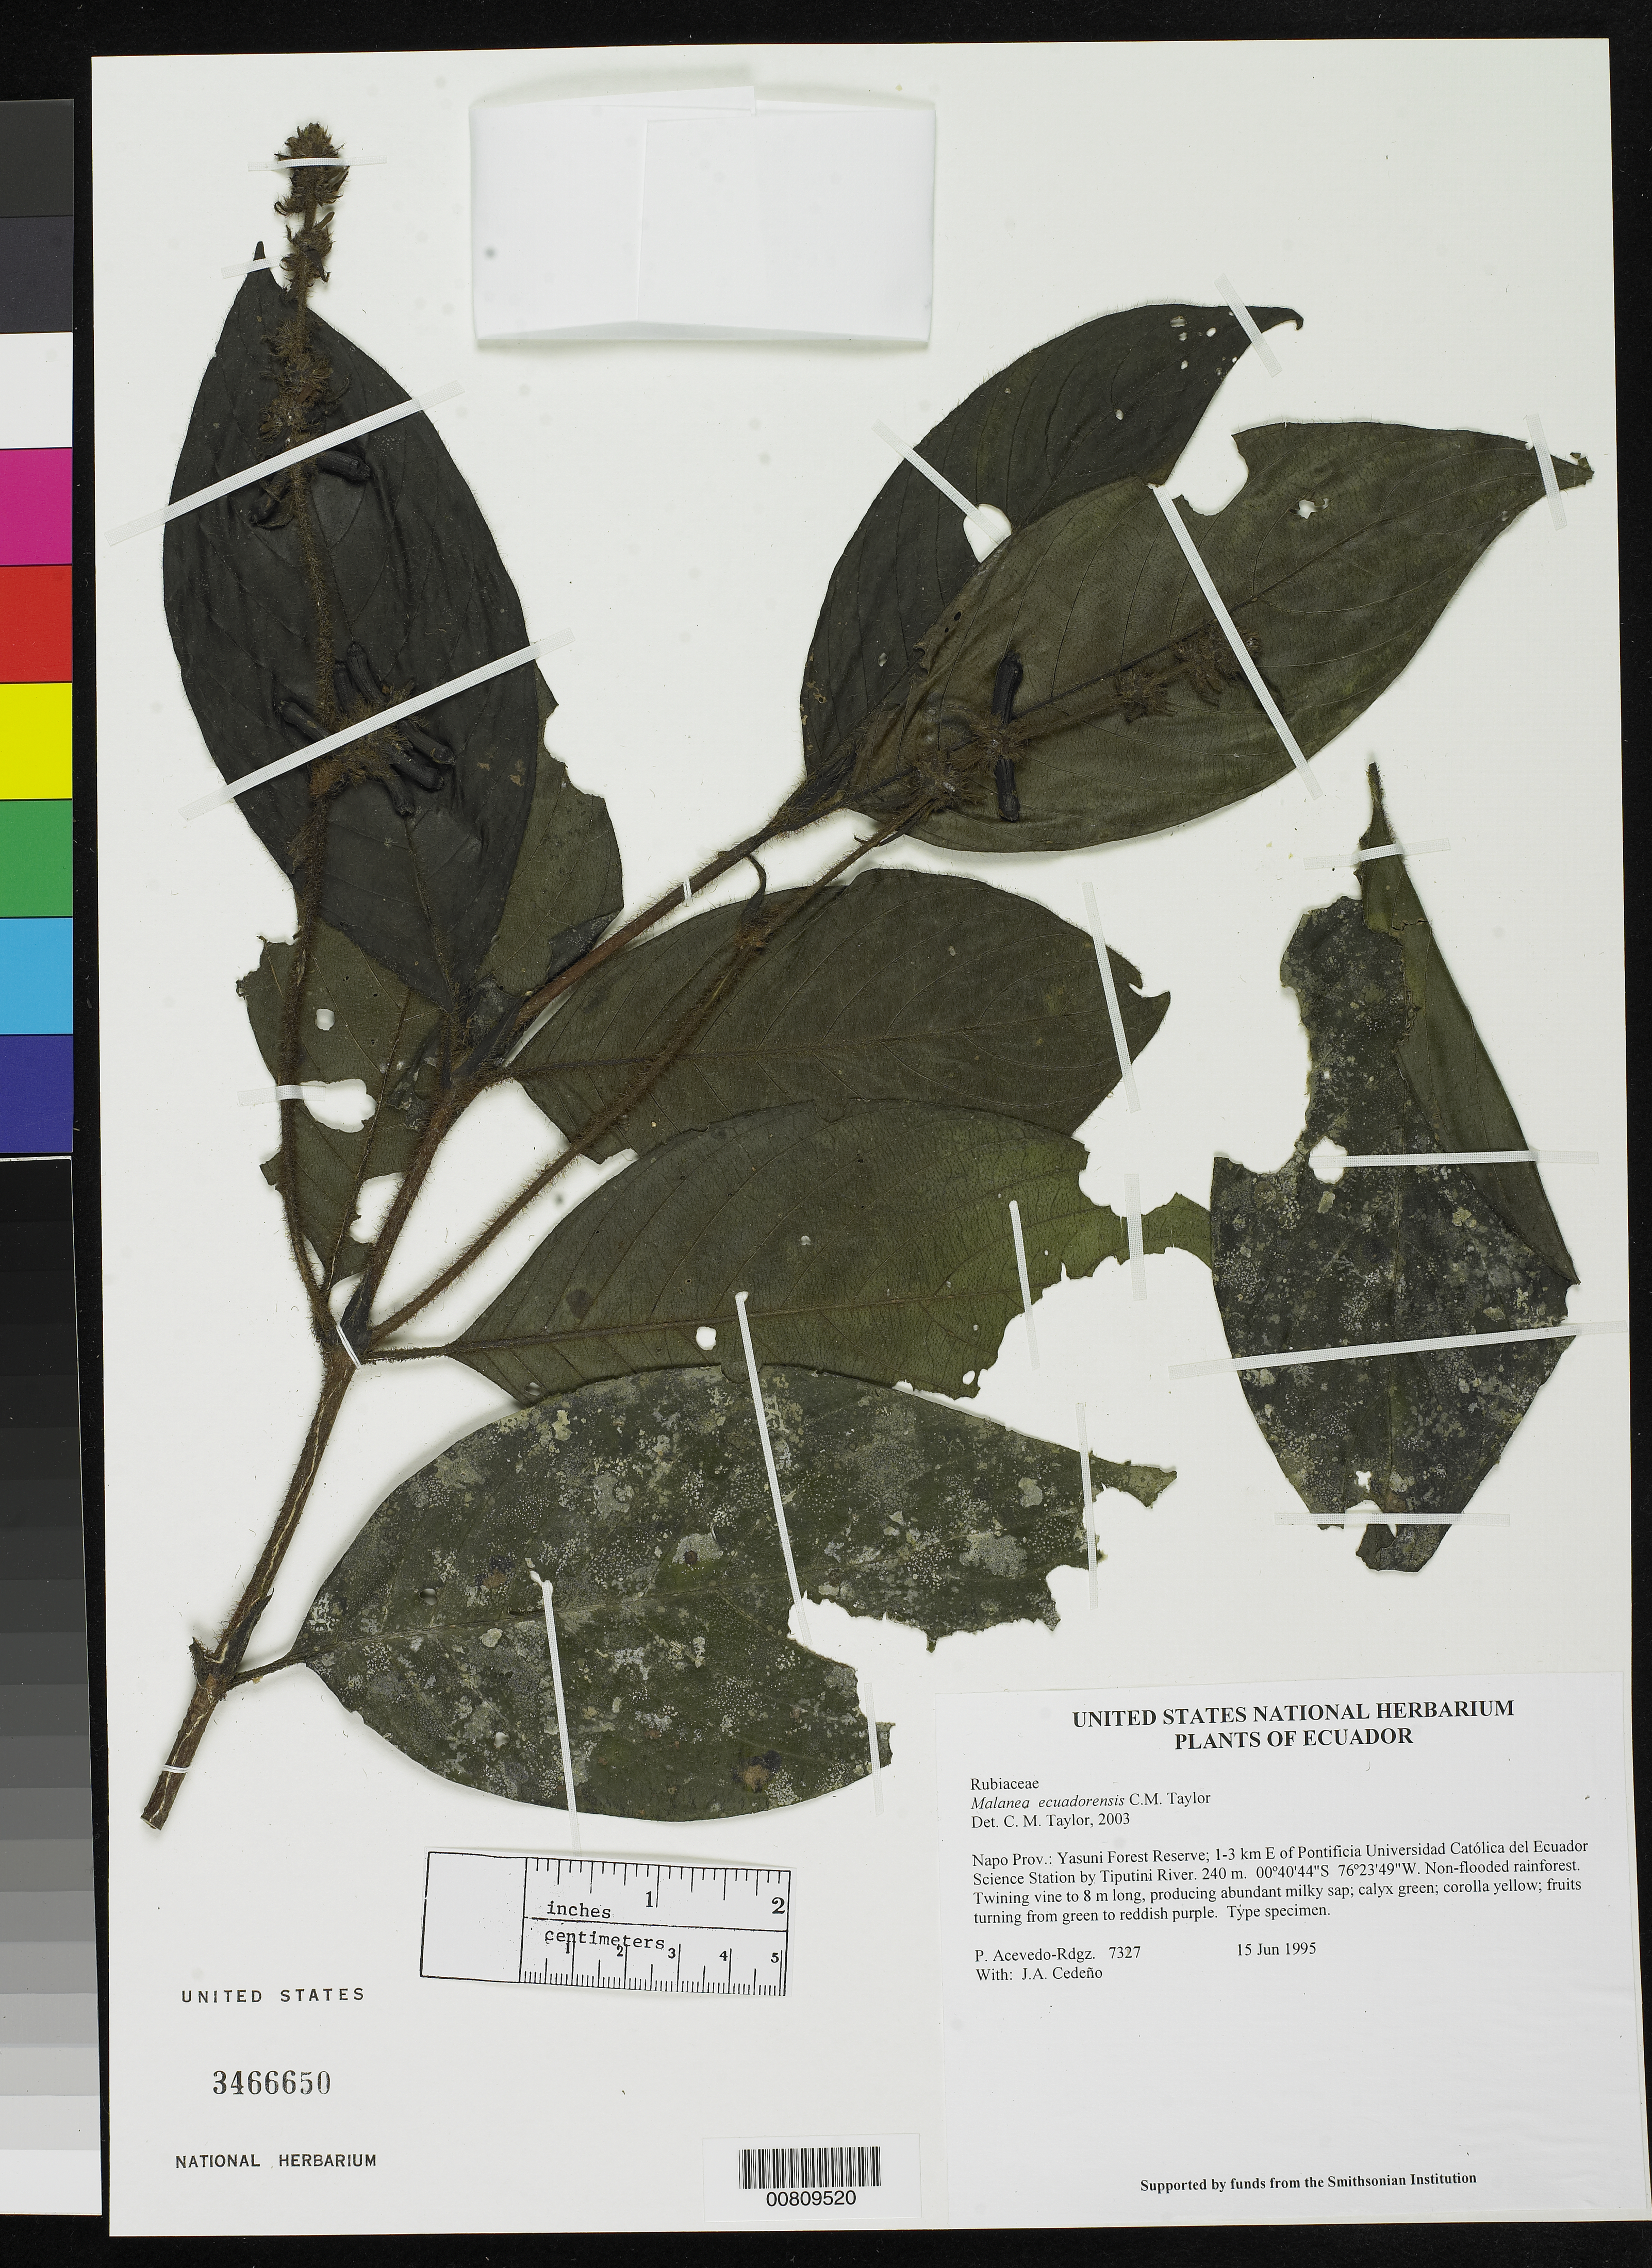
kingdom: Plantae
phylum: Tracheophyta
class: Magnoliopsida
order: Gentianales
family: Rubiaceae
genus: Malanea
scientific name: Malanea ecuadorensis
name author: C.M. Taylor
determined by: Taylor, Charlotte M.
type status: Isotype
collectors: P. Acevedo-Rodr. & J. A. Cedeño M.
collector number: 7327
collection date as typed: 15 Jun 1995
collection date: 1995-06-15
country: Ecuador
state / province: Napo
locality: Yasuni Forest Reserve; 1-3 km E of Pontificia Universidad Católica del Ecuador Science Station by Tiputini River.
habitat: Non-flooded rainforest.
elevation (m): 350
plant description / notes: Holotype at MO.; QCA, US, QCNE, MO, COL, GB, F, NY, SI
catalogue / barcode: US 3466650